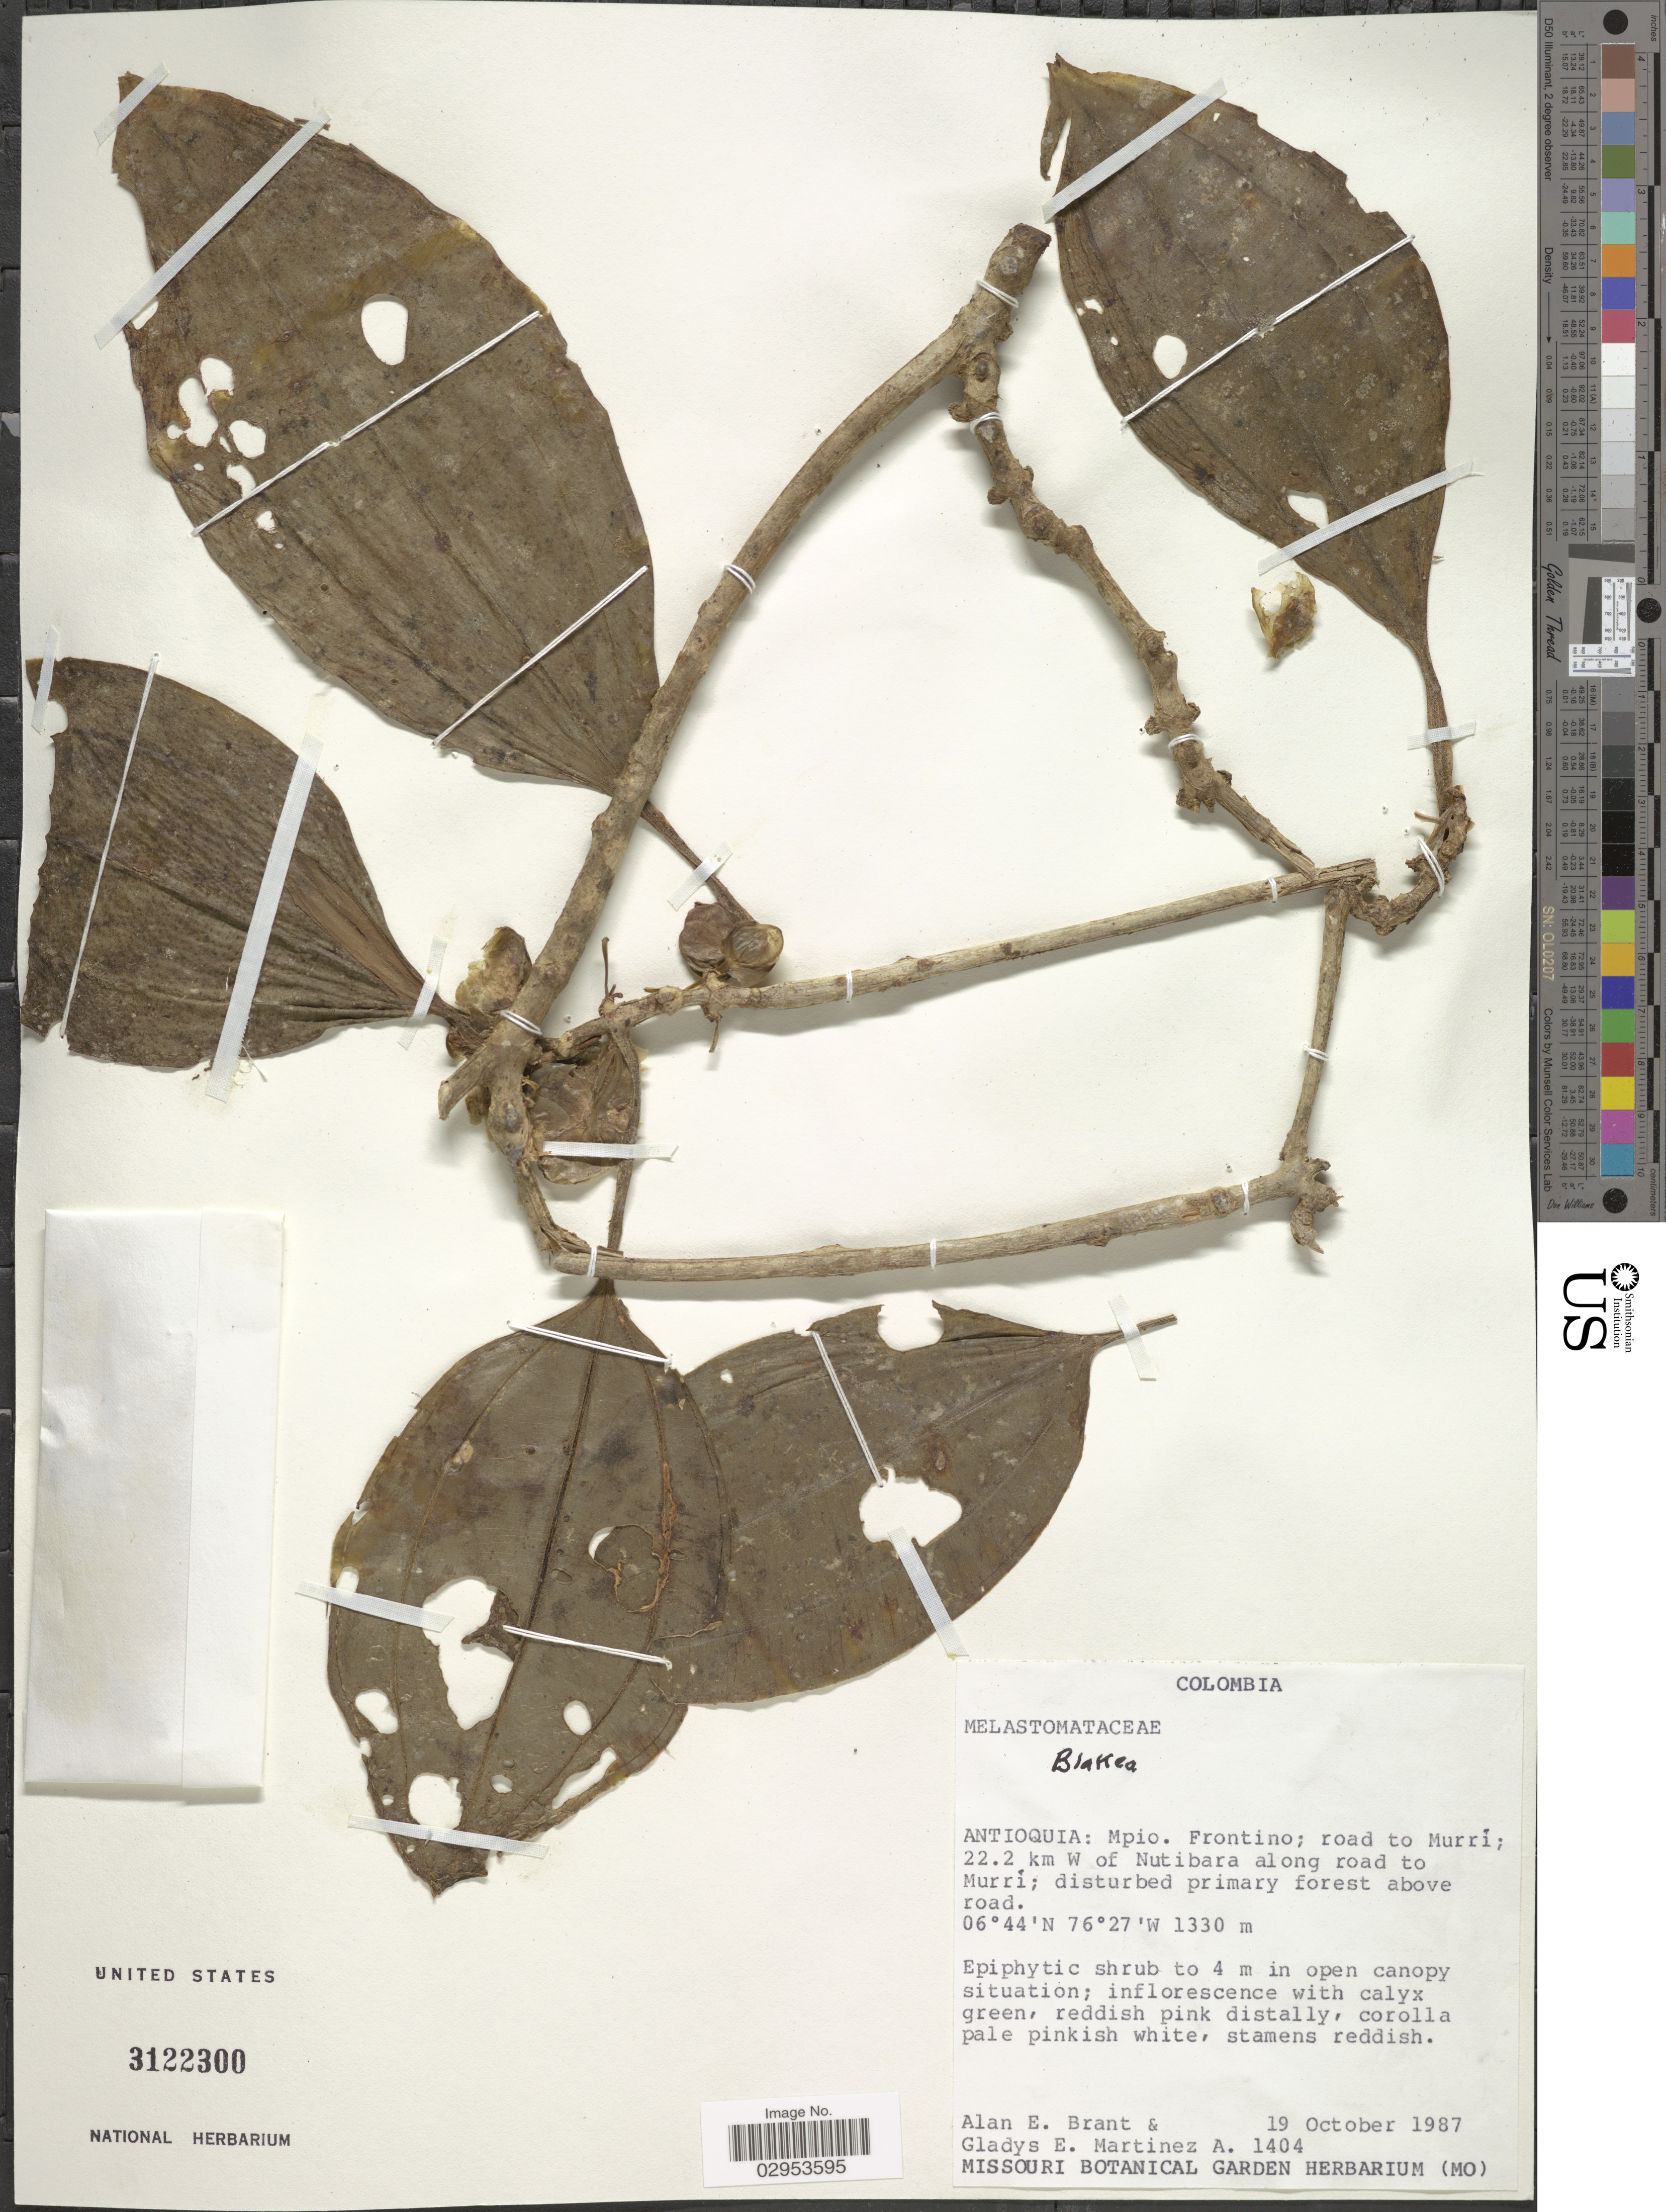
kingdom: Plantae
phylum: Tracheophyta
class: Magnoliopsida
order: Myrtales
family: Melastomataceae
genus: Blakea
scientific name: Blakea sp.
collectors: A. Brant & G. Martfnez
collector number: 1404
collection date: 1987-10-19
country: Colombia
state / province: Antioquia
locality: Mpio. Frontino; road to Murrí; 22.2 km W of Nutibara along road to Murrí.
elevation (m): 1330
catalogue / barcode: US 3122300